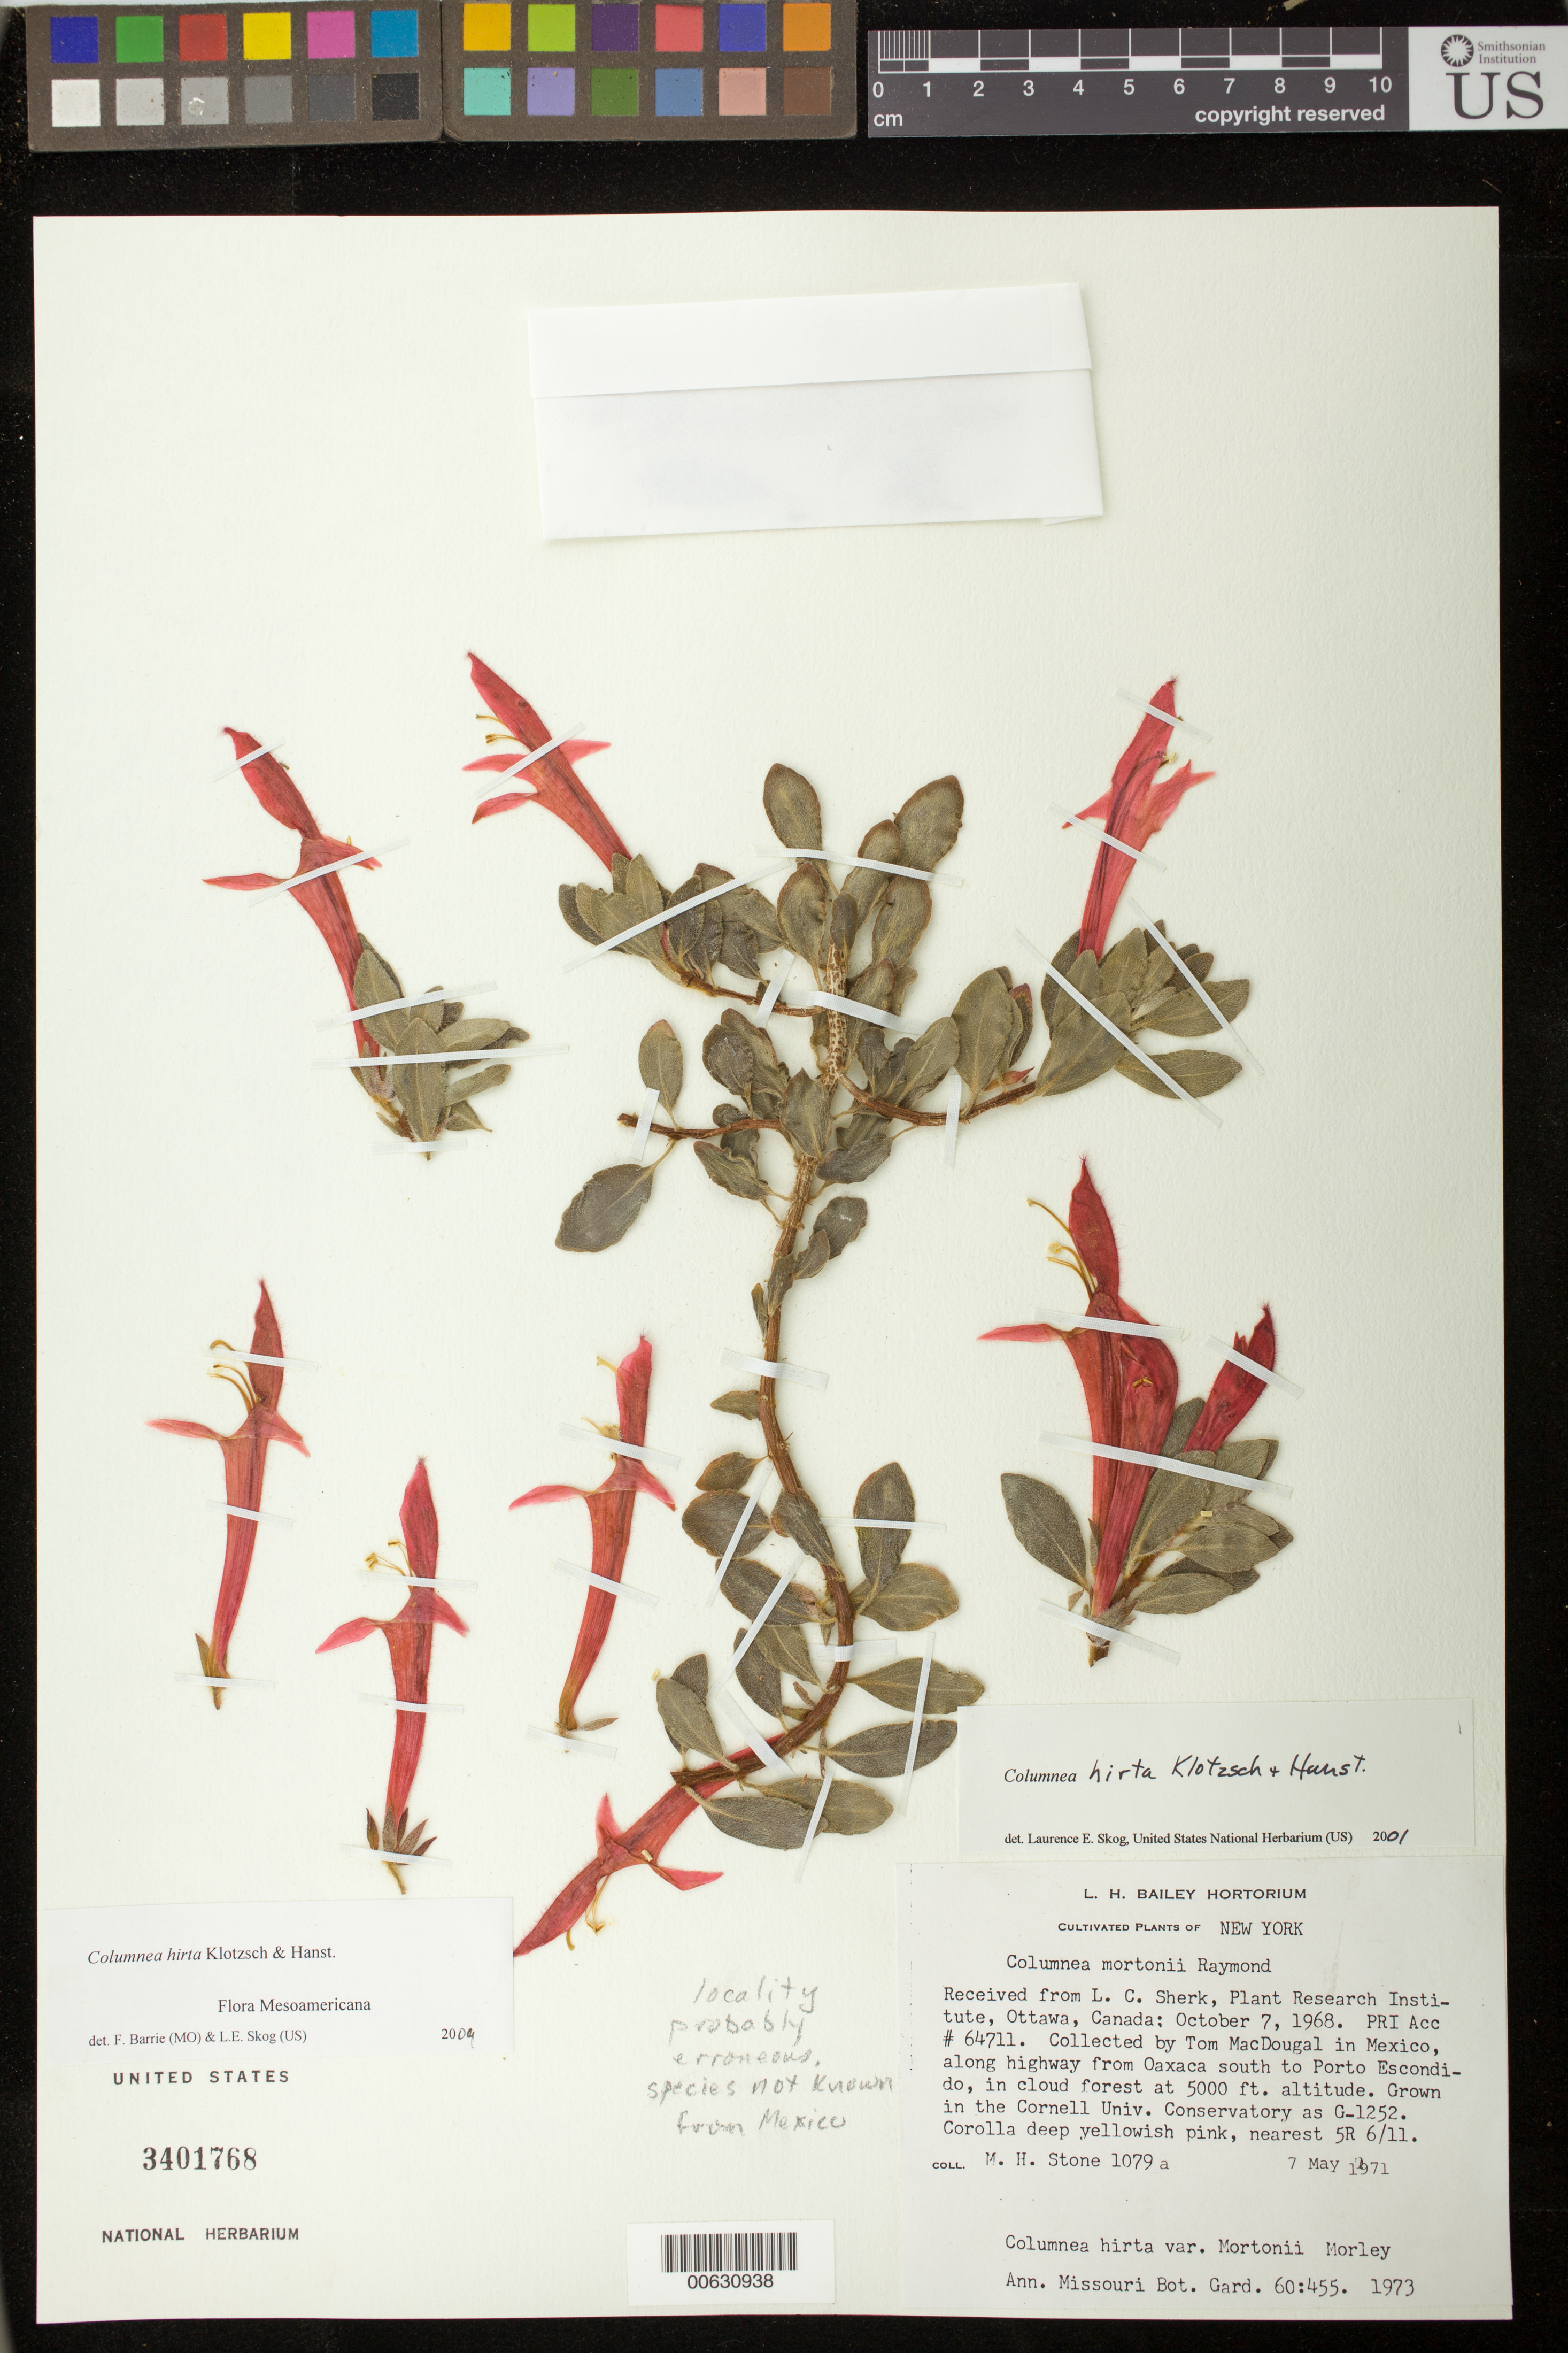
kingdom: Plantae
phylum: Tracheophyta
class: Magnoliopsida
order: Lamiales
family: Gesneriaceae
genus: Columnea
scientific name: Columnea hirta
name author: Klotzsch & Hanst.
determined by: Skog, Laurence E.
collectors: M. Stone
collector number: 1079 a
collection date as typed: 07 May 1971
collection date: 1971-05-07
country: Mexico (?)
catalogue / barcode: US 3401768